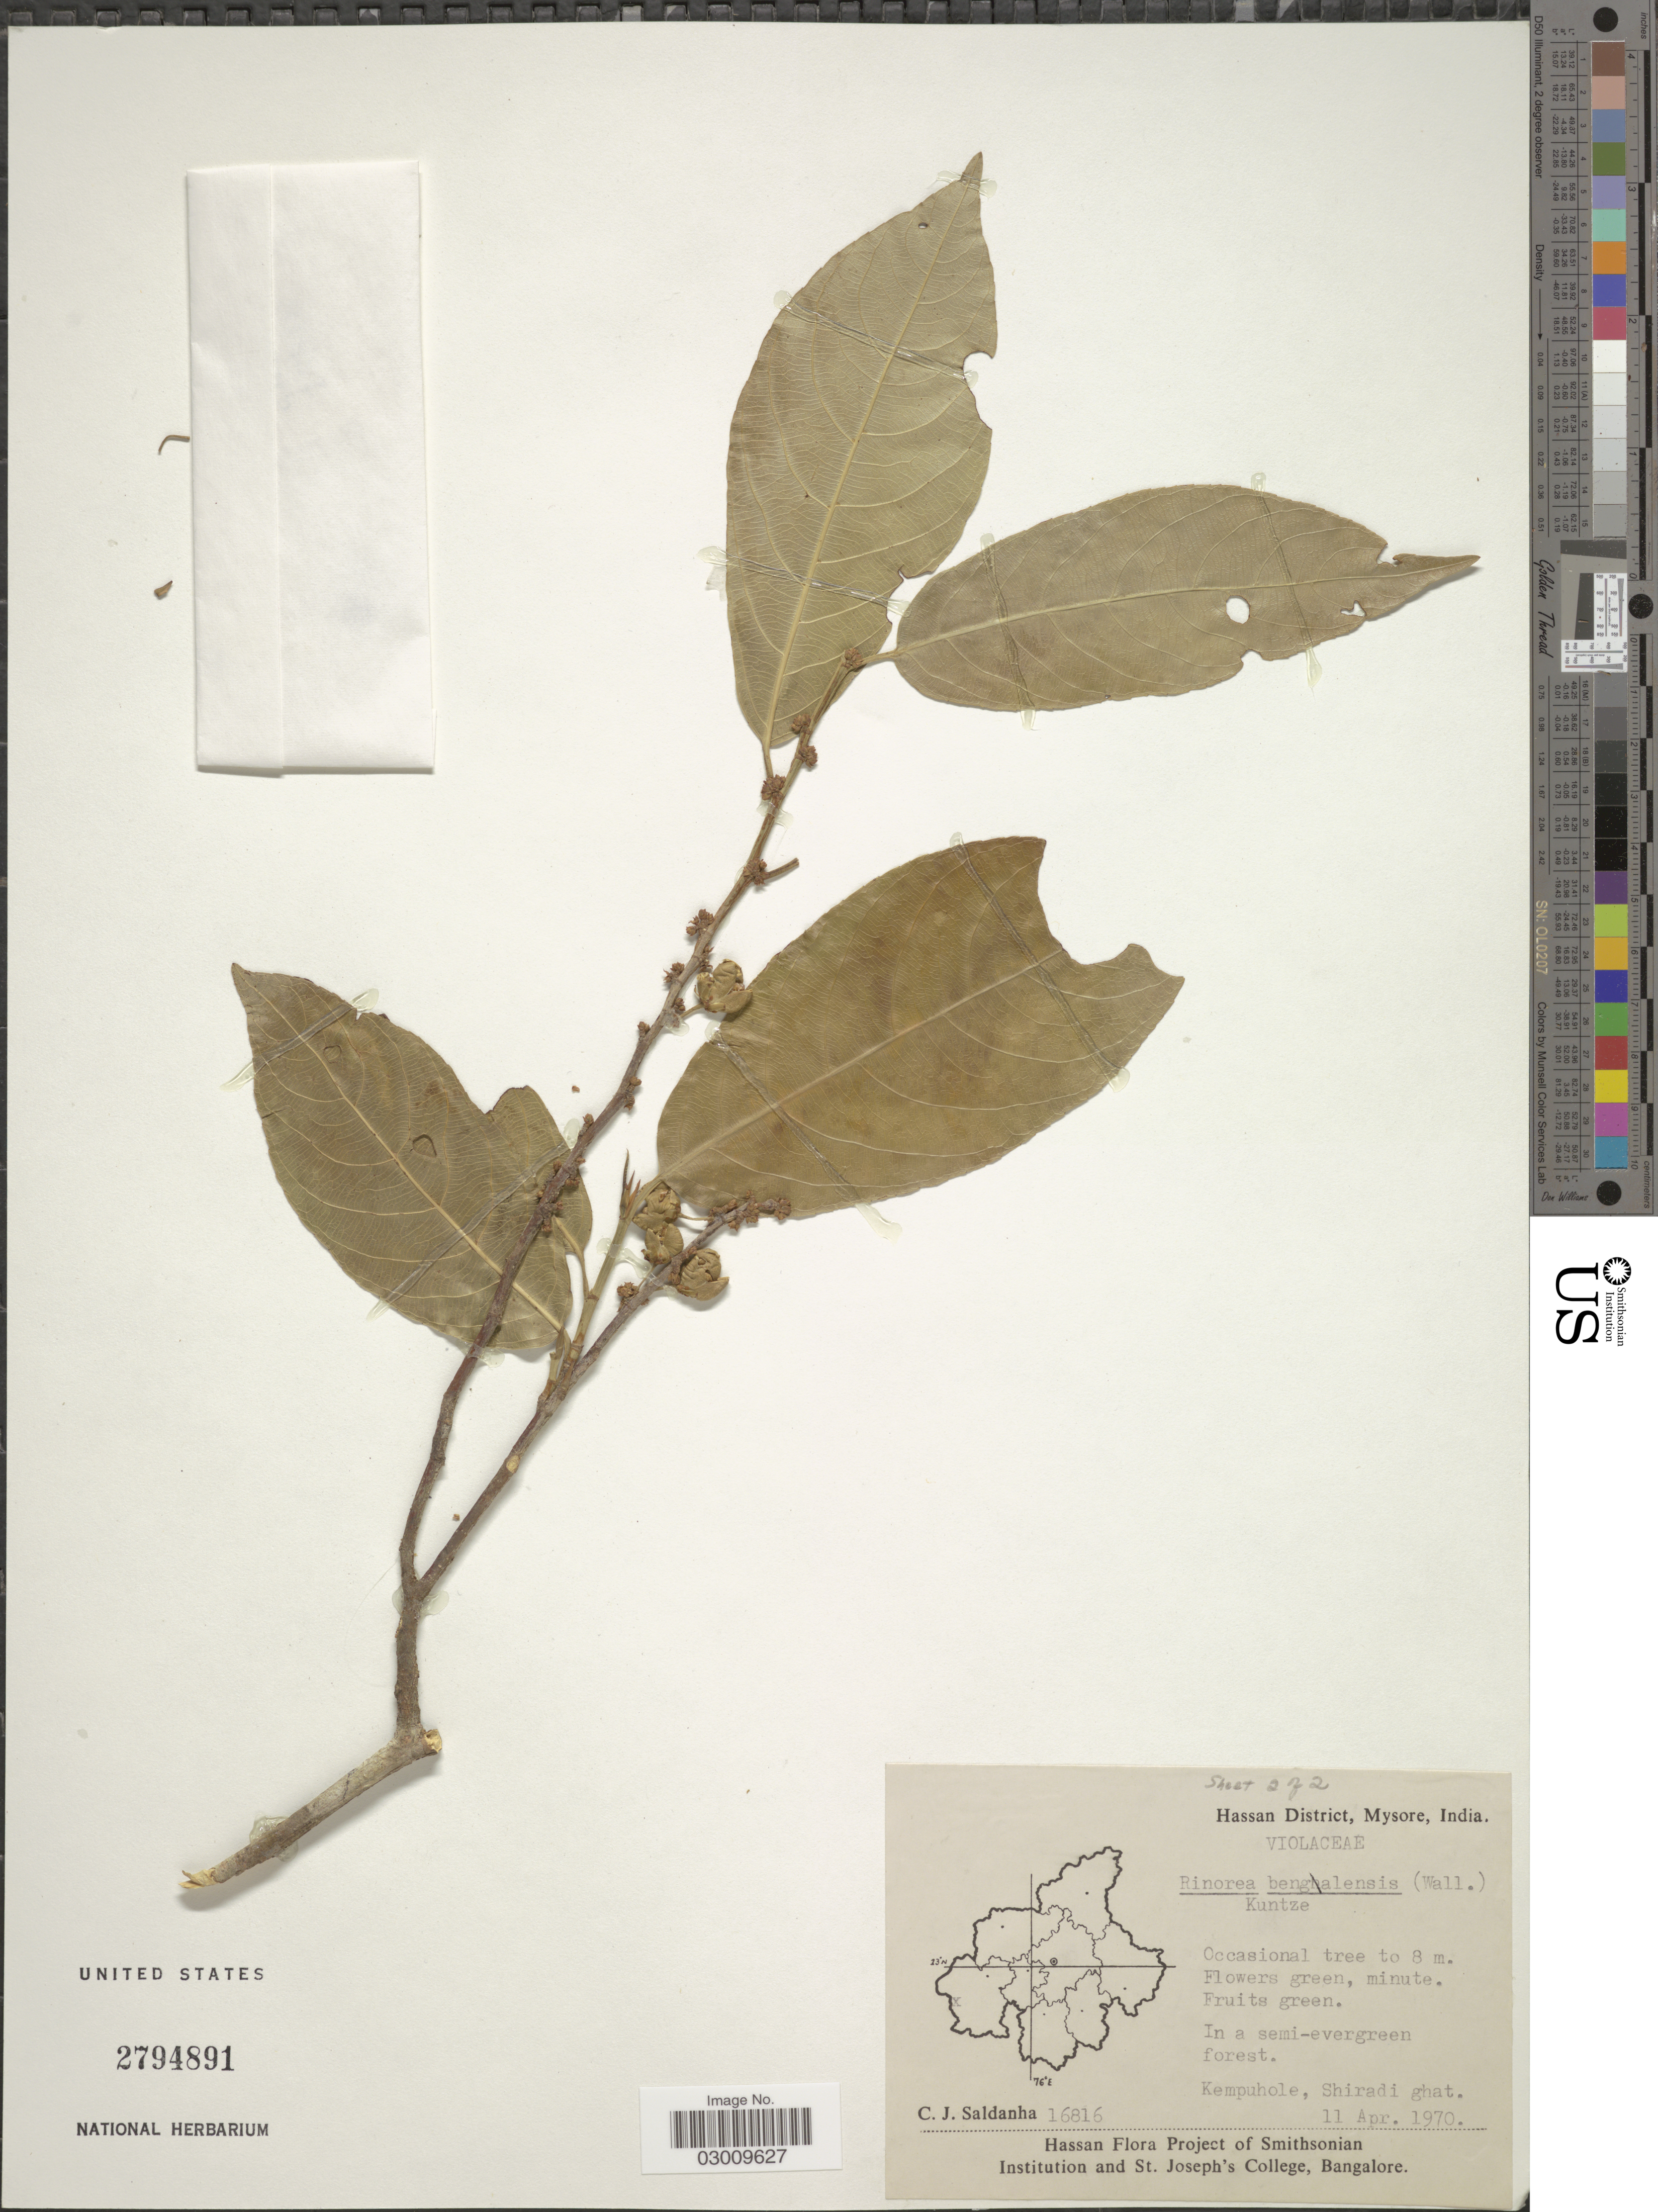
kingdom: Plantae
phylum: Tracheophyta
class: Magnoliopsida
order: Malpighiales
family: Violaceae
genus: Rinorea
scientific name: Rinorea bengalensis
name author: (Wall.) Kuntze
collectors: C. J. Saldanha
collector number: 16816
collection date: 1970-04-11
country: India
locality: Hassan District, Mysore. Kempuhole, Shiradi ghat.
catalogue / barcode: US 2794891